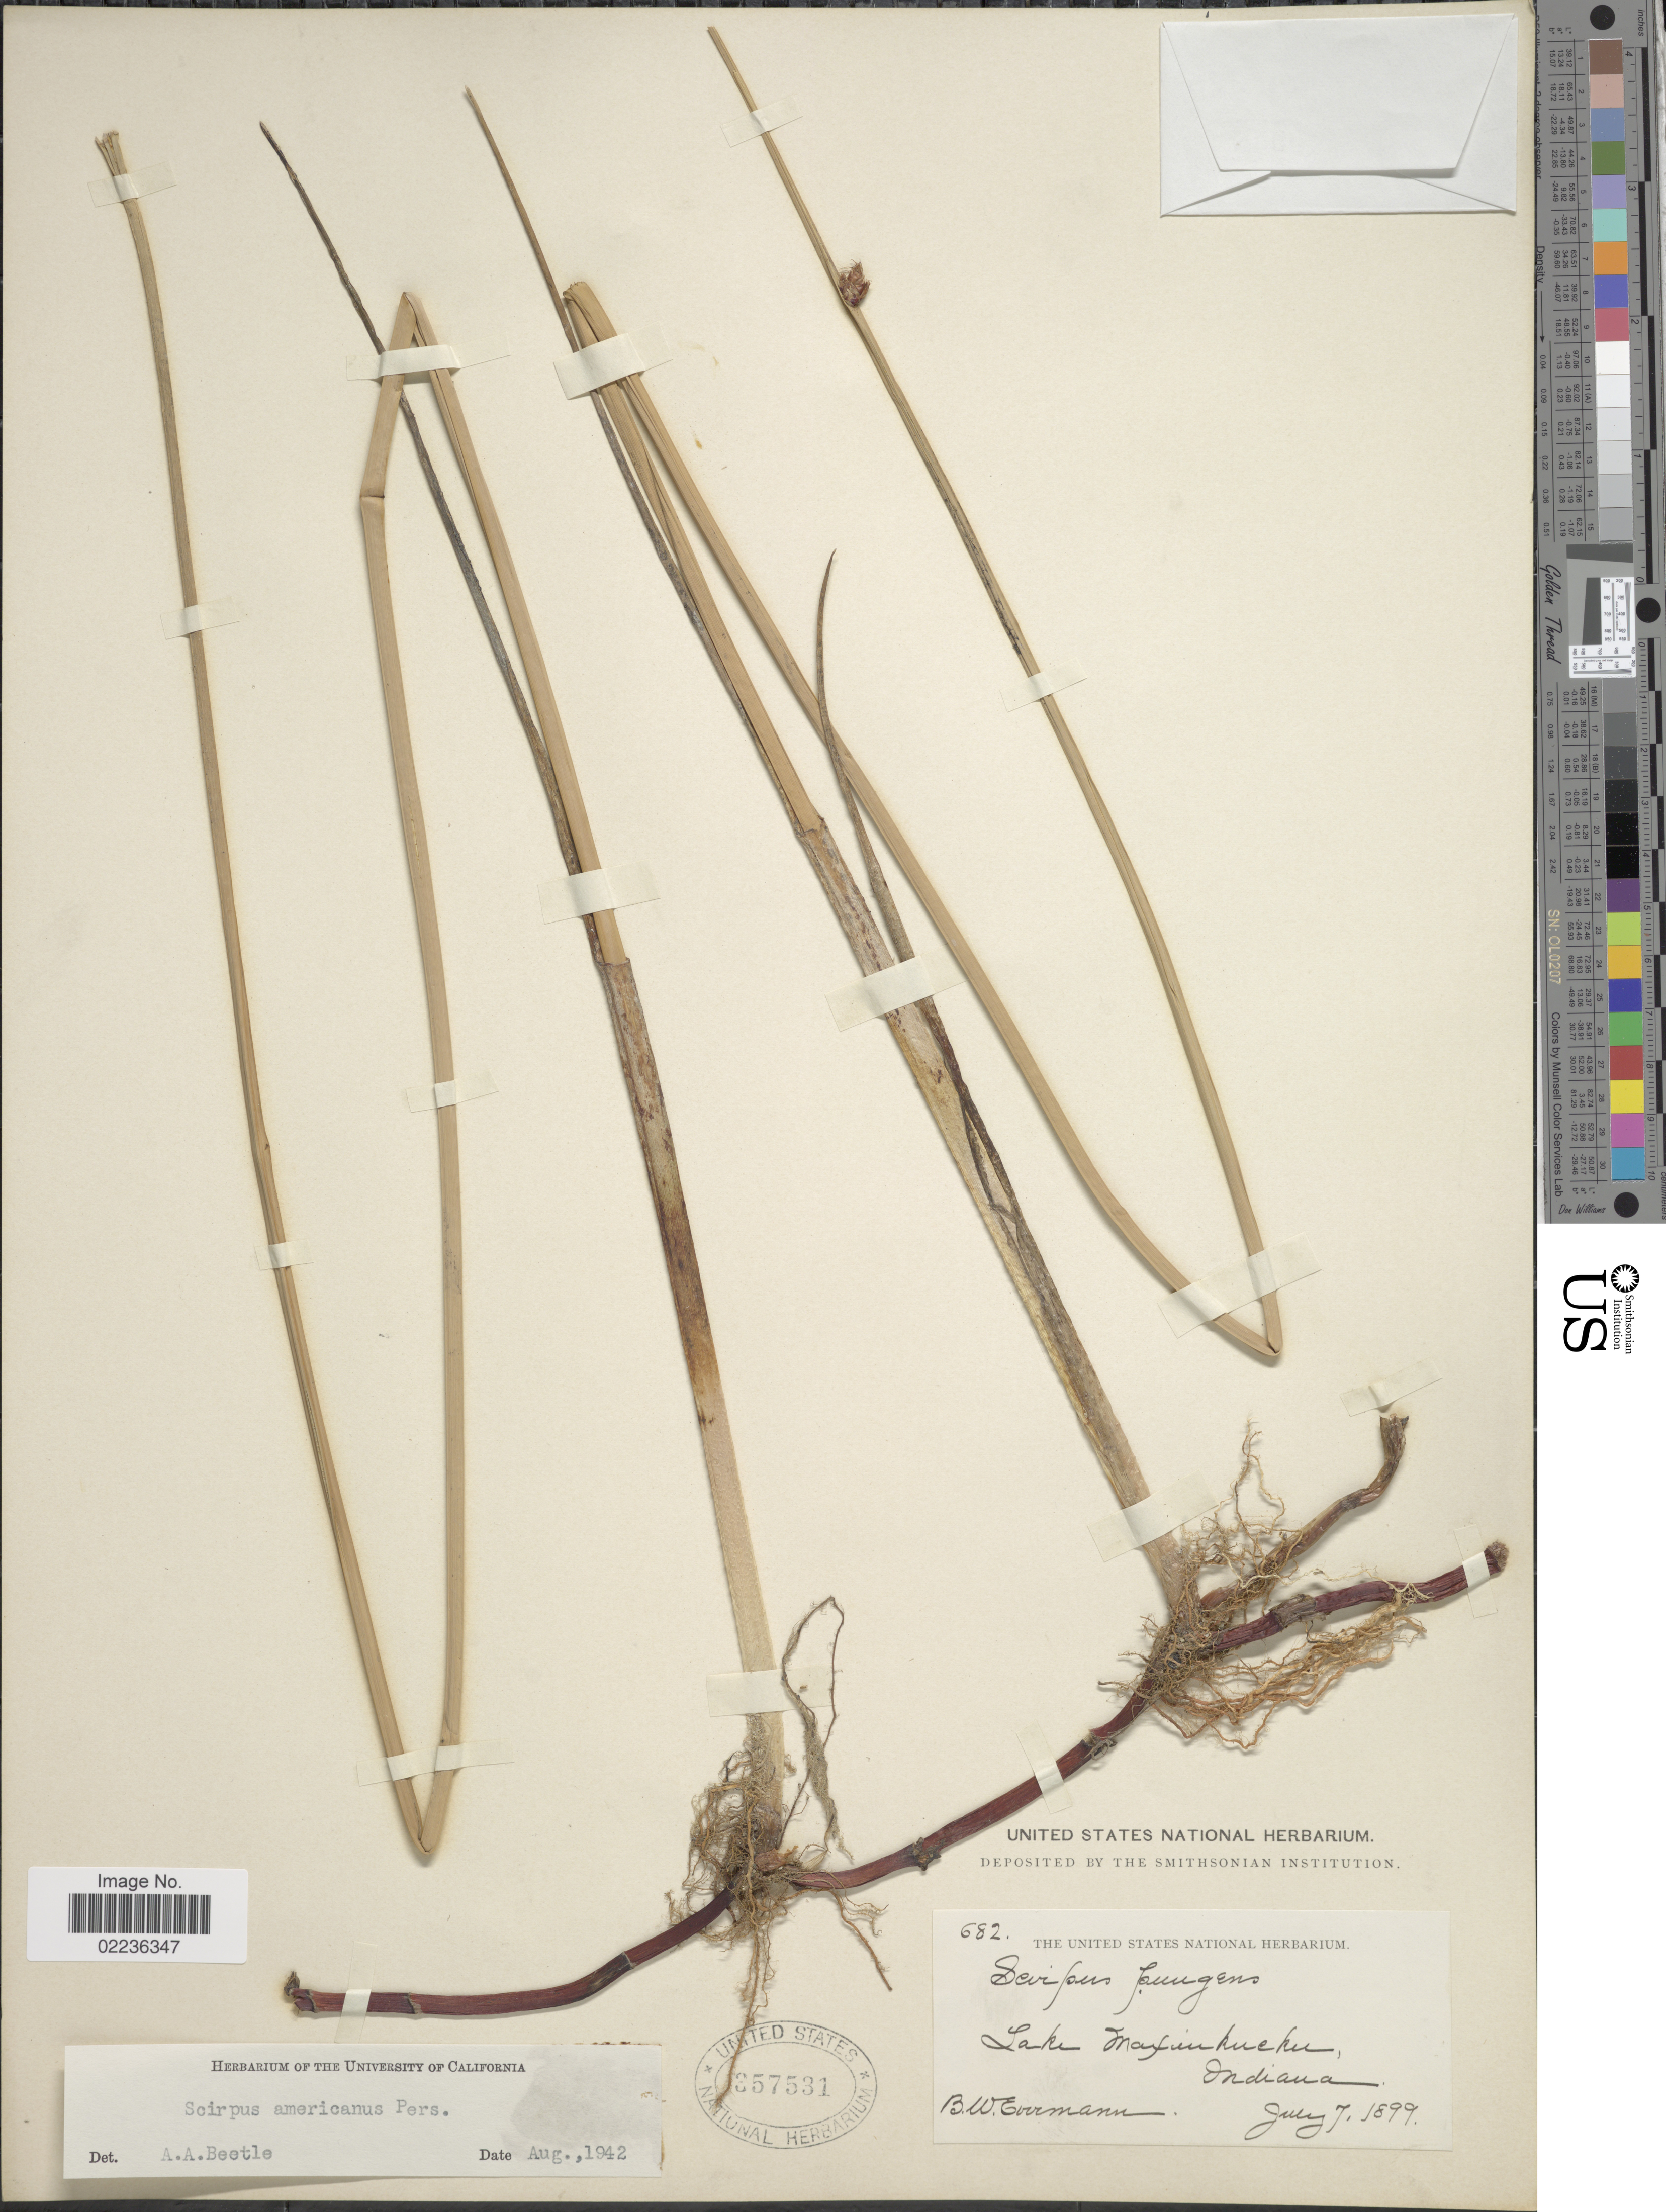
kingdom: Plantae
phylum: Tracheophyta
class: Liliopsida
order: Poales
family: Cyperaceae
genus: Schoenoplectus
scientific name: Schoenoplectus pungens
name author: (Vahl) Palla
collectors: B. W. Evermann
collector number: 682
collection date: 1899-07-07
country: United States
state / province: Indiana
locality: Lake Maxinkuckee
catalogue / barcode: US 357531